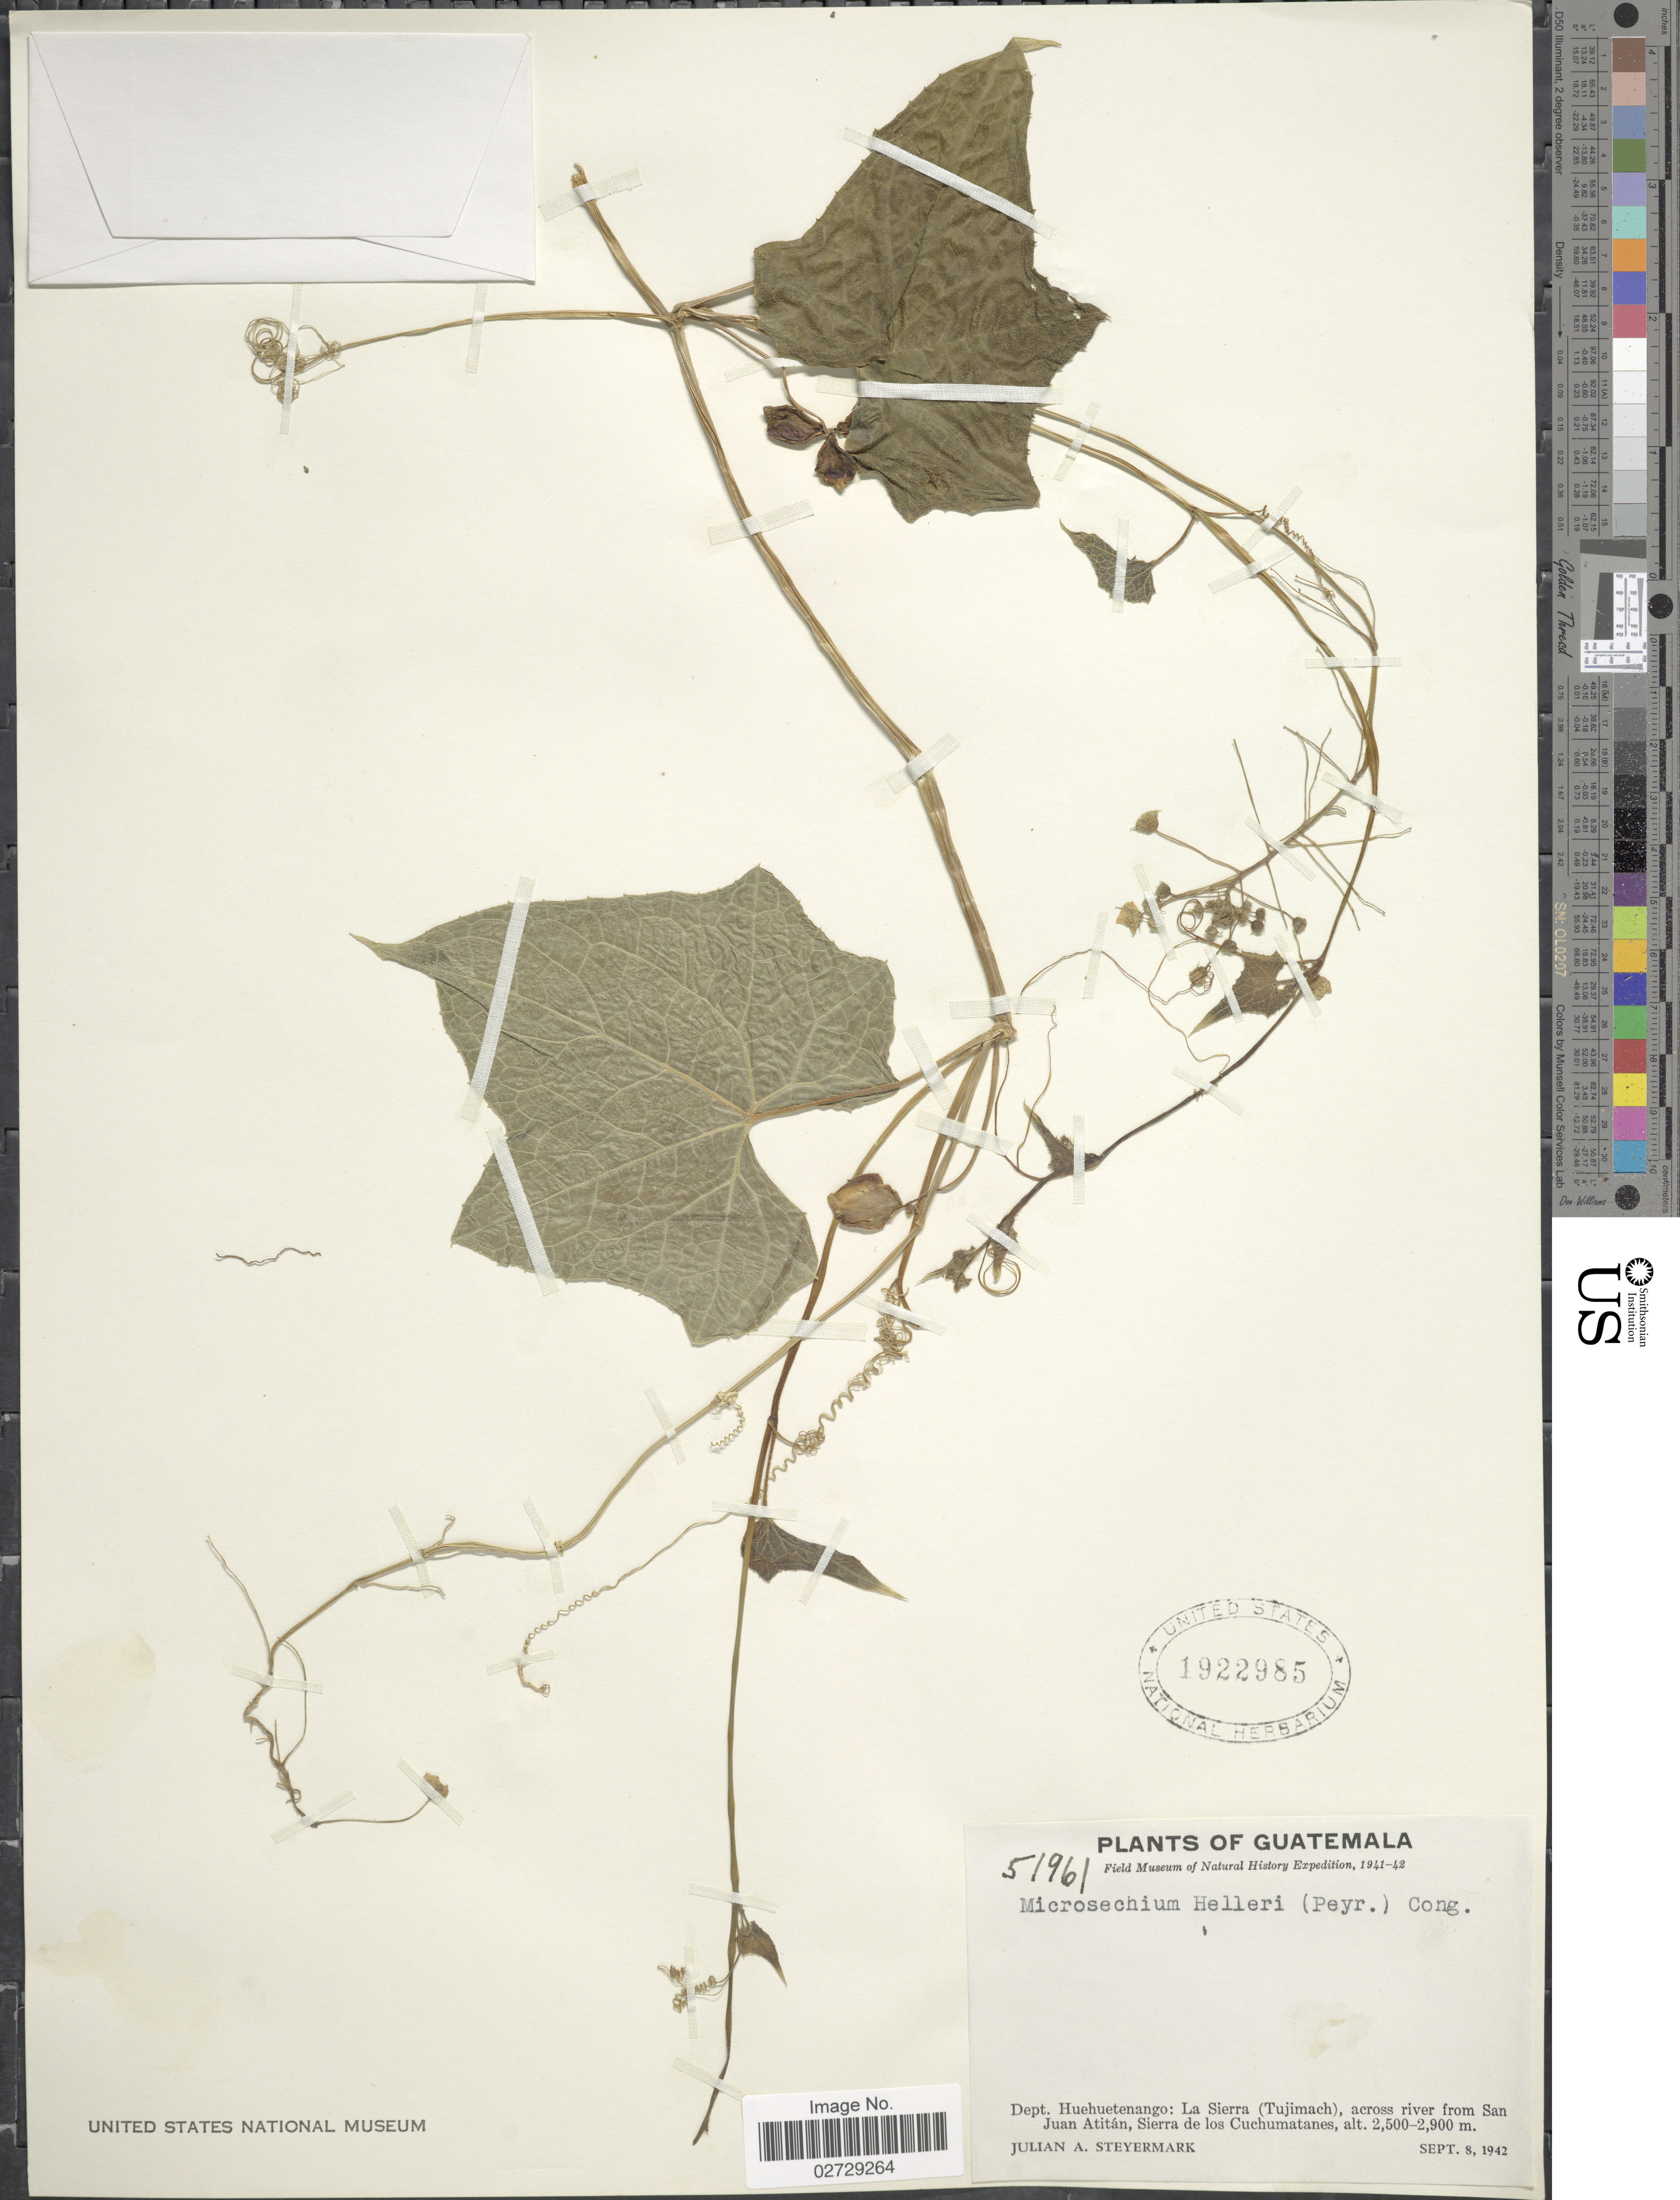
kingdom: Plantae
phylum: Tracheophyta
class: Magnoliopsida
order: Cucurbitales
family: Cucurbitaceae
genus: Microsechium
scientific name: Microsechium helleri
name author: (Peyr.) Cogn.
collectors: J. Steyermark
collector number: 51961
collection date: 1942-09-08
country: Guatemala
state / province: Huehuetenango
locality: Dept. Huehuetenango: La Sierra (Tujimach), across river from San Juan Atitan, Sierra de los Cuchumatanes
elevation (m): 2500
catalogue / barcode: US 1922985